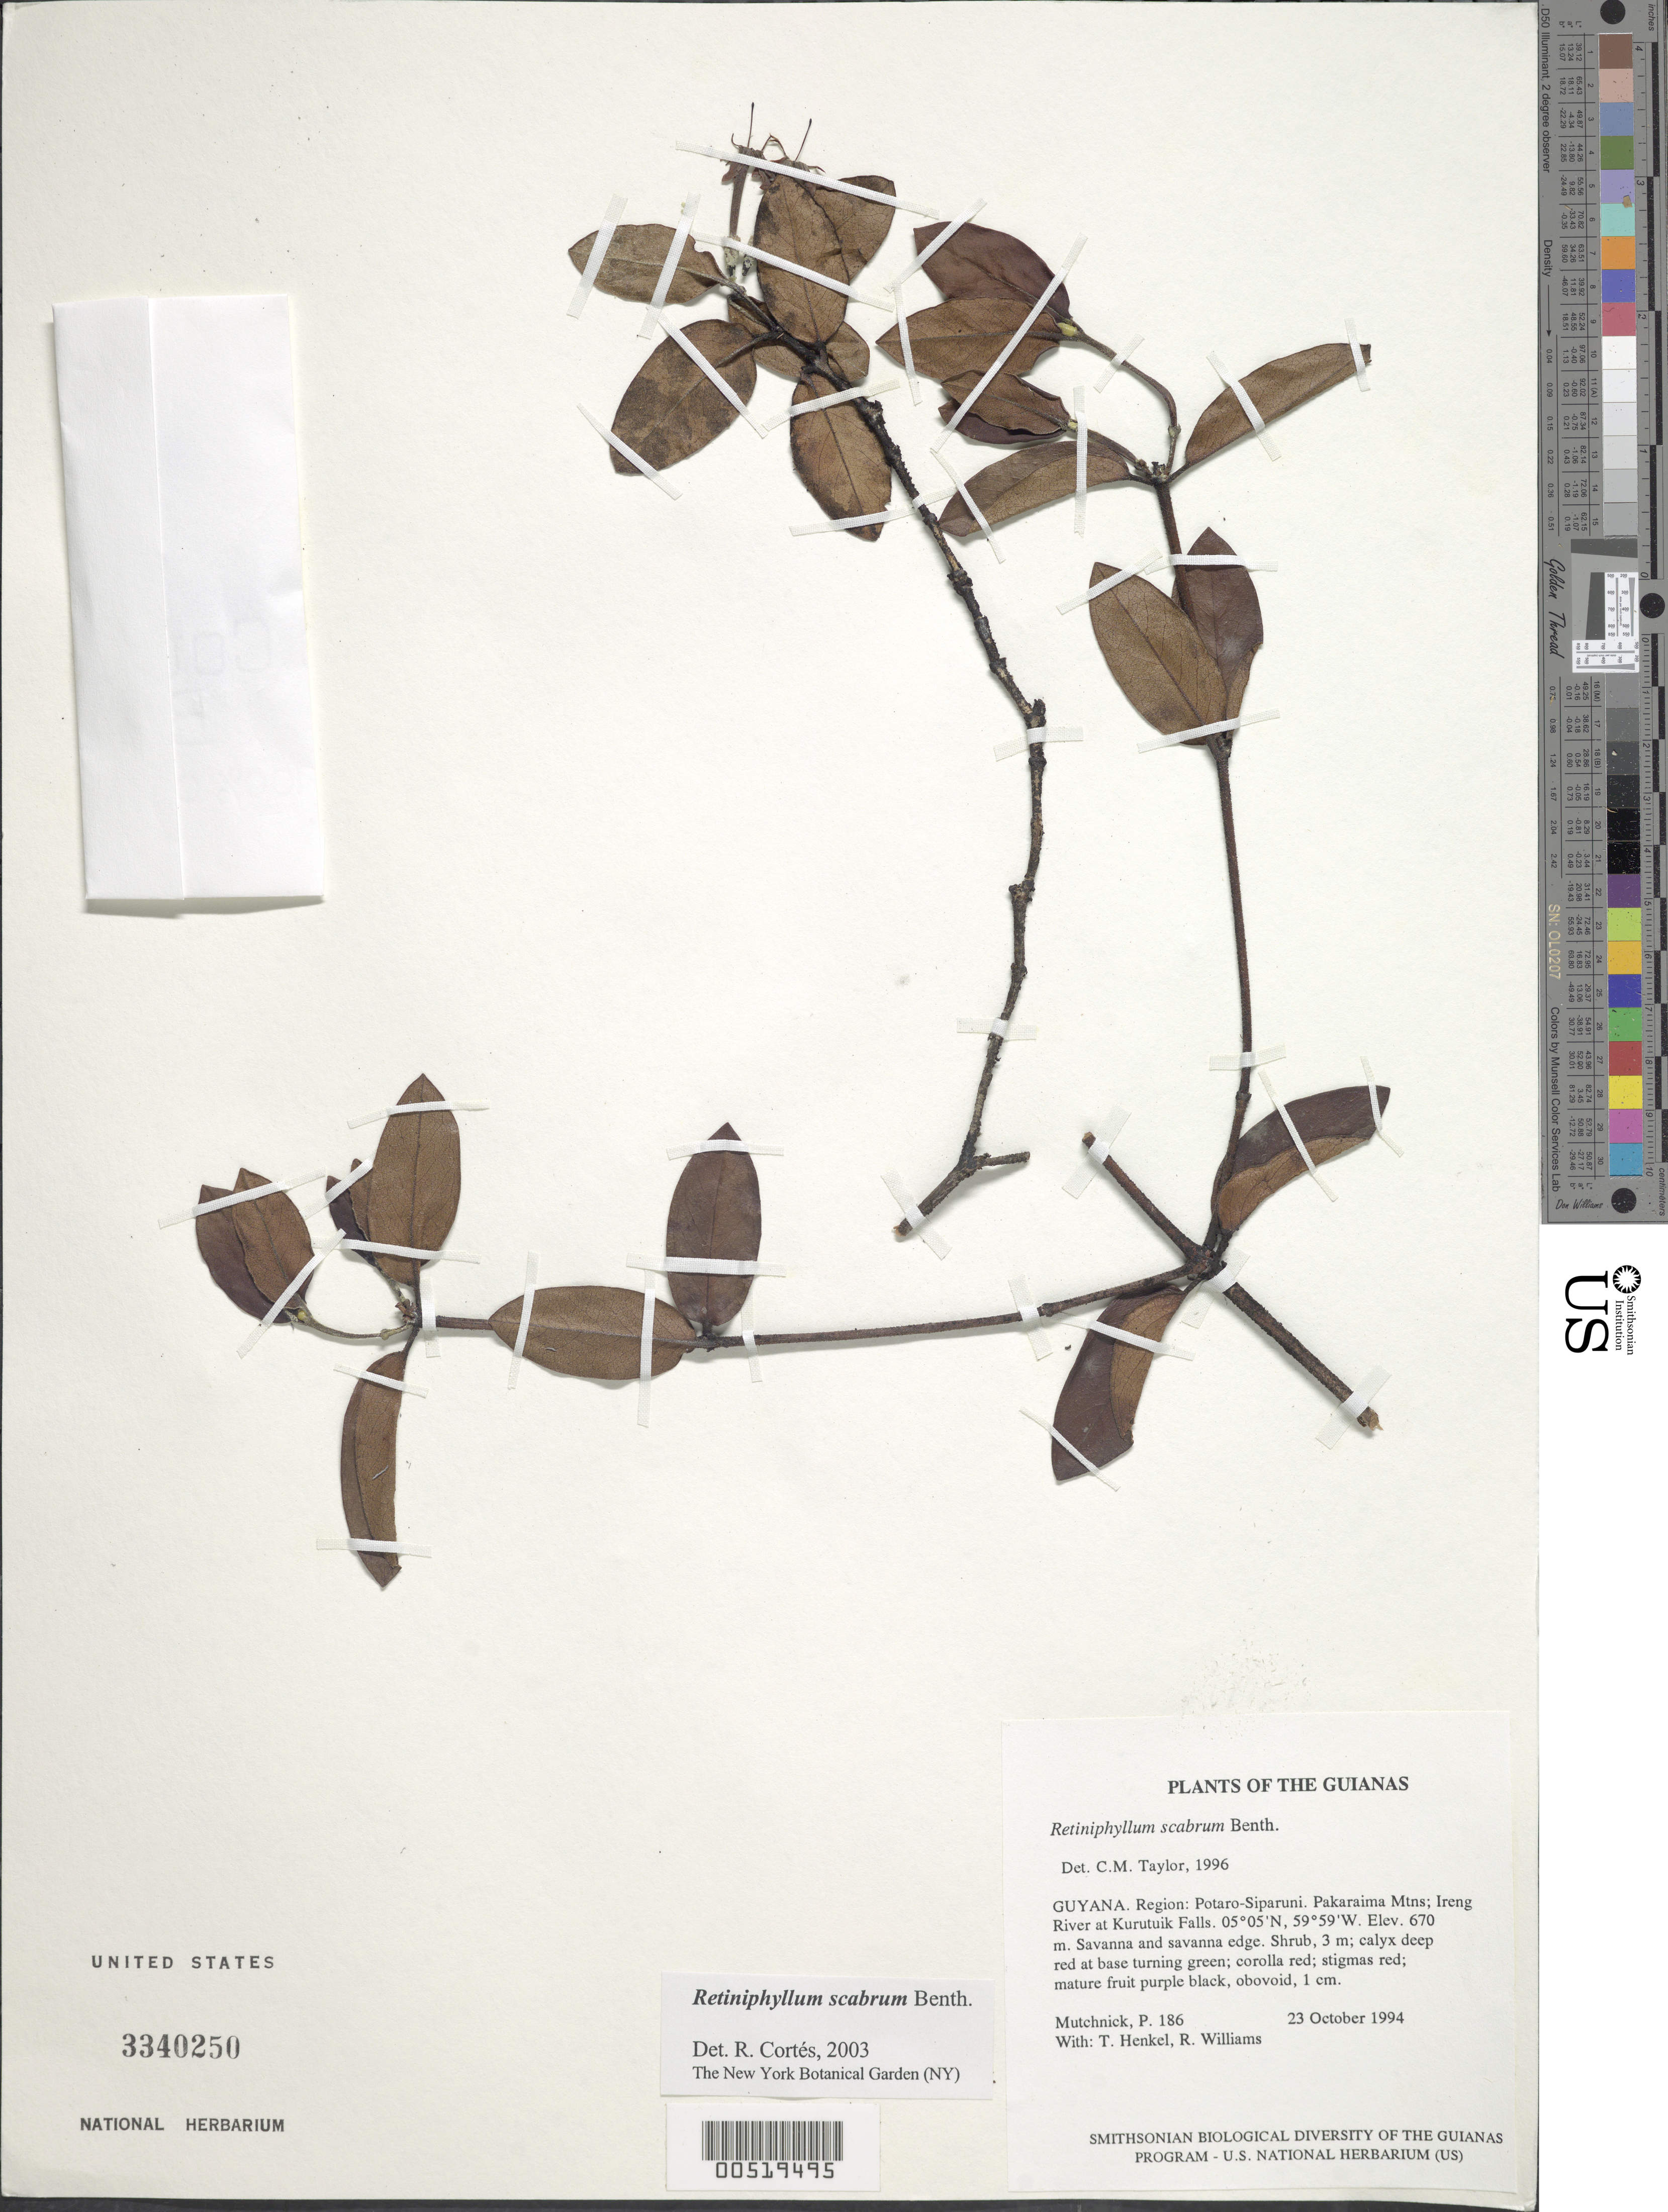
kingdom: Plantae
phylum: Tracheophyta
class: Magnoliopsida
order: Gentianales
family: Rubiaceae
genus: Retiniphyllum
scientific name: Retiniphyllum scabrum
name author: Benth.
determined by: Taylor, Charlotte M.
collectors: P. Mutchnick, T. Henkel & R. Williams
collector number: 186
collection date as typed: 23 October 1994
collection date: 1994-10-23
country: Guyana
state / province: Potaro-Siparuni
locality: Pakaraima Mtns; Ireng River at Kurutuik Falls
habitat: Savanna and savanna edge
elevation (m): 670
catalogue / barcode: US 3340250